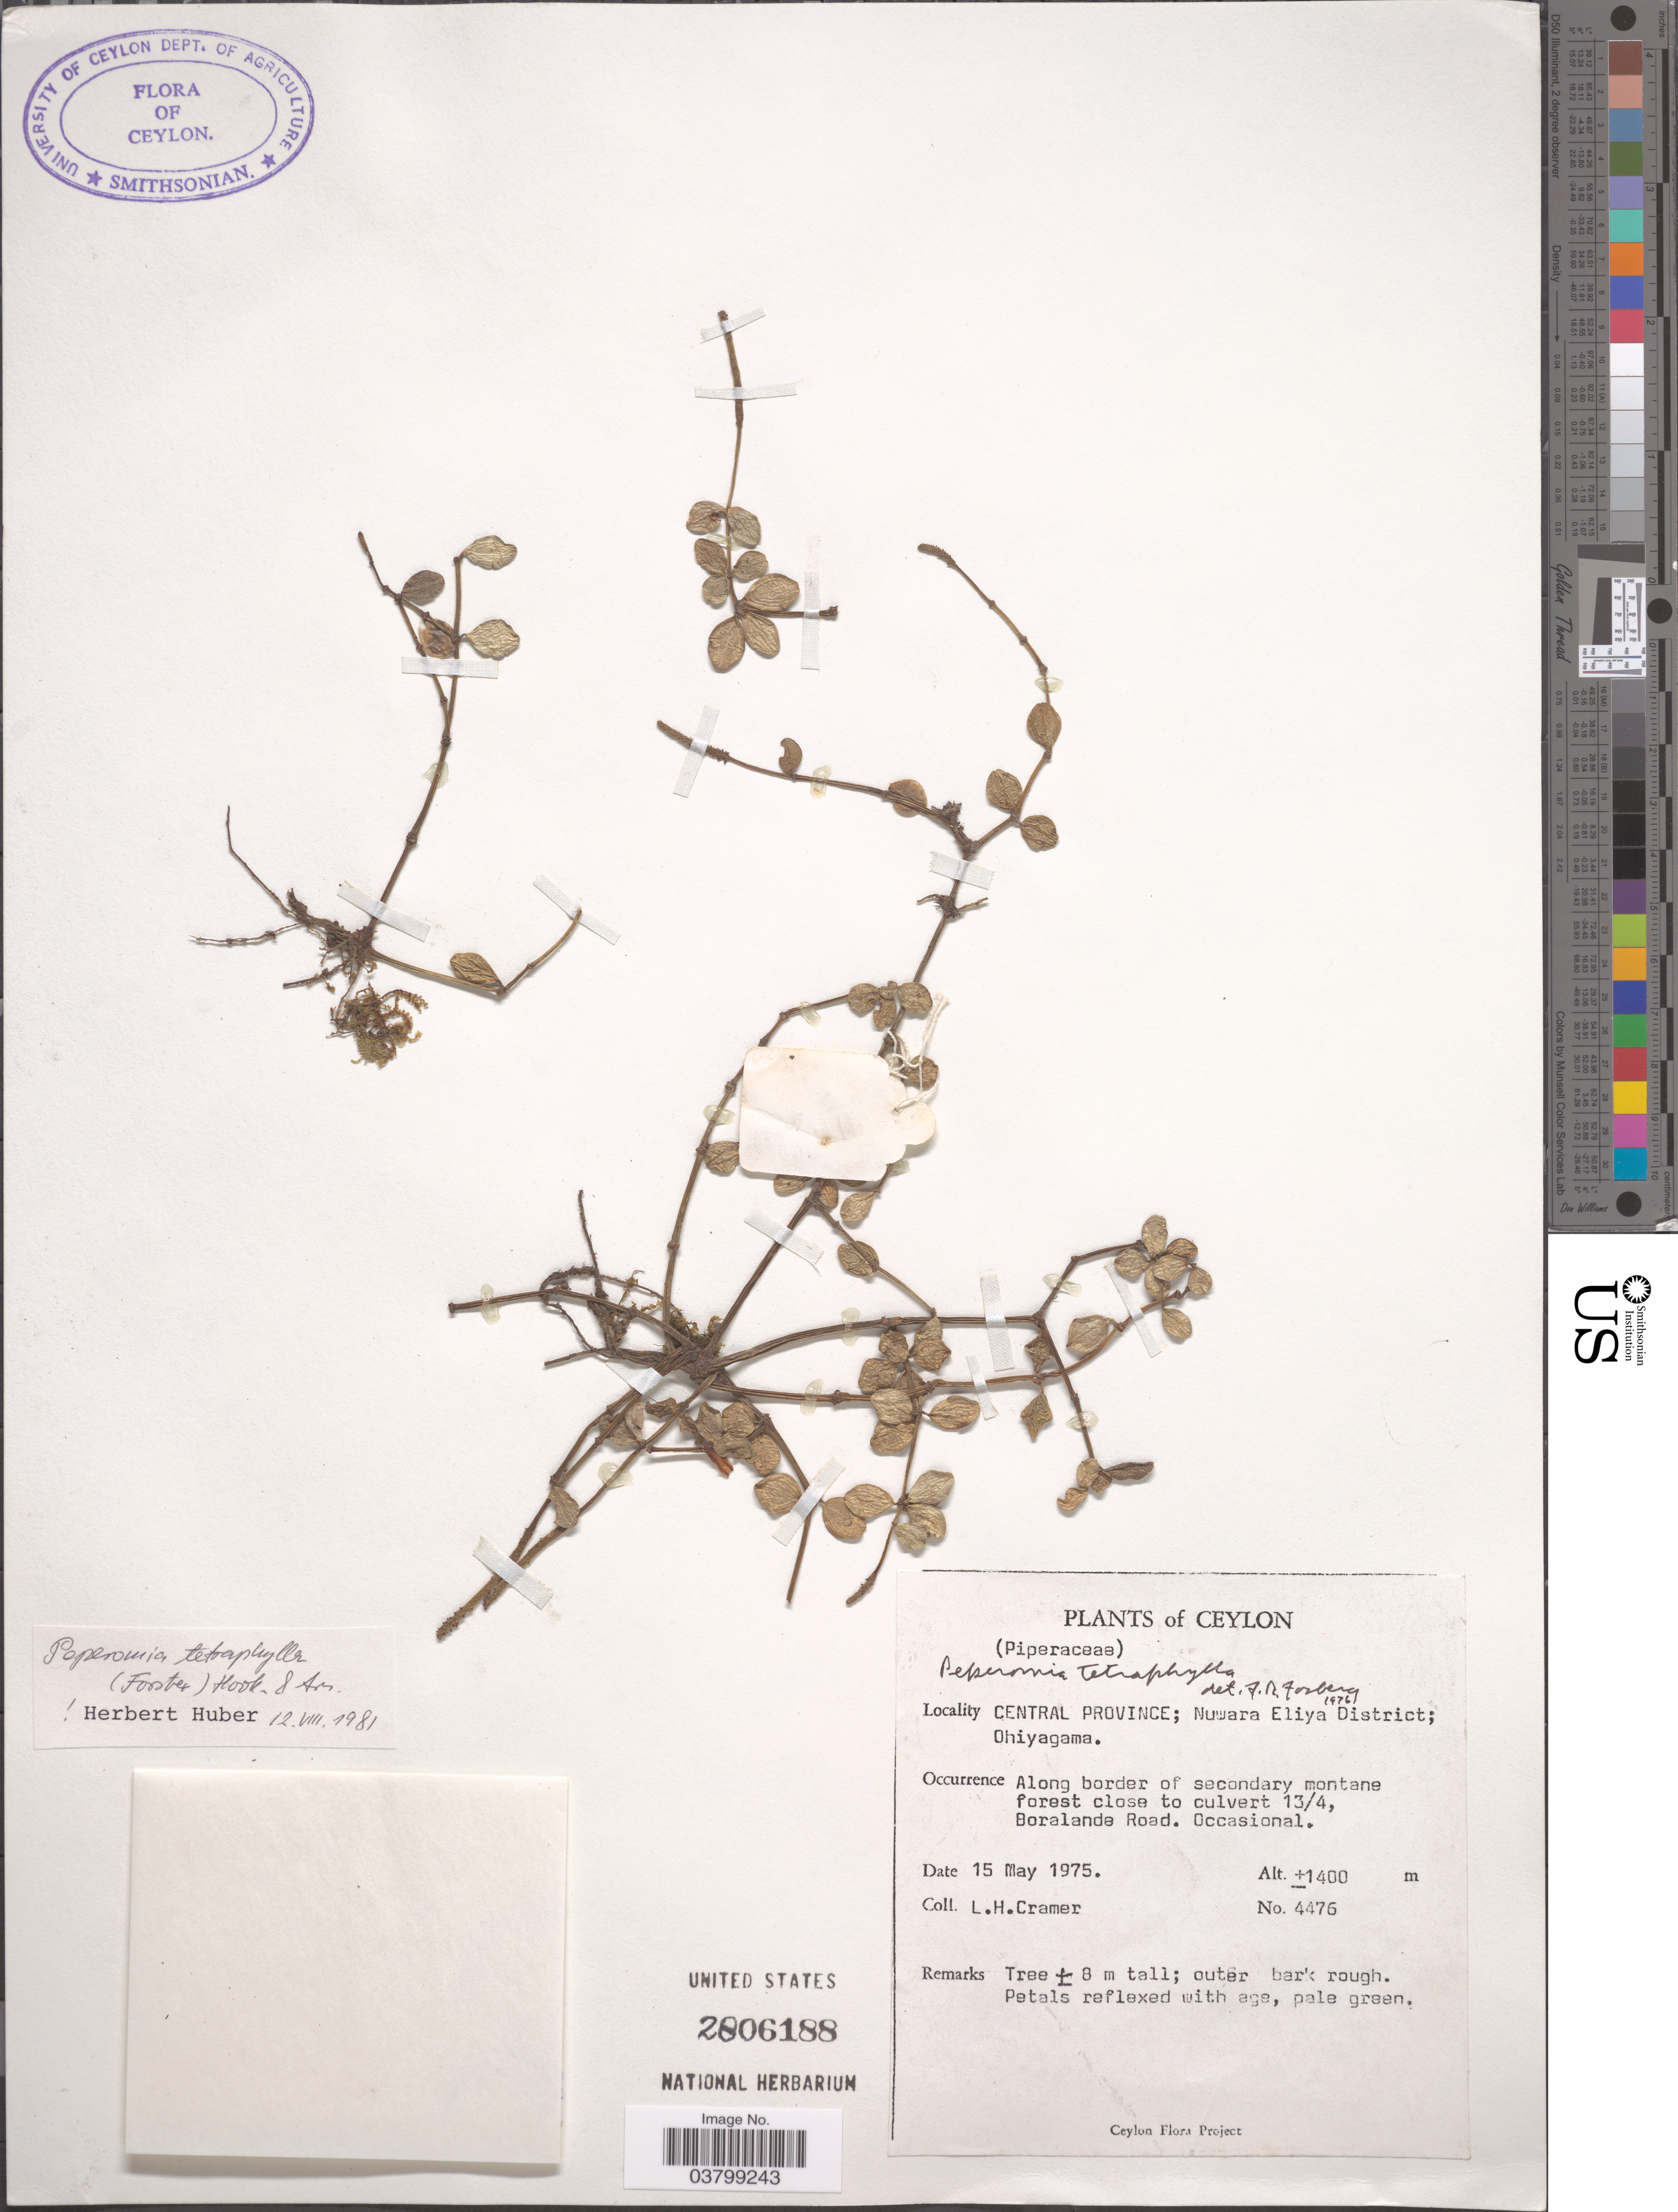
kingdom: Plantae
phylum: Tracheophyta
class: Magnoliopsida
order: Piperales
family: Piperaceae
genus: Peperomia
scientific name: Peperomia tetraphylla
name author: (G. Forst.) Hook. & Arn.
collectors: L. H. Cramer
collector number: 4476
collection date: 1975-05-15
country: Sri Lanka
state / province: Central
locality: Ceylon. Central Province; Nuwara Eliya District; Ohiyagama. Along border of secondary montane forest close to culvert 13/4, Boralande Road.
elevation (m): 1400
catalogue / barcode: US 2806188